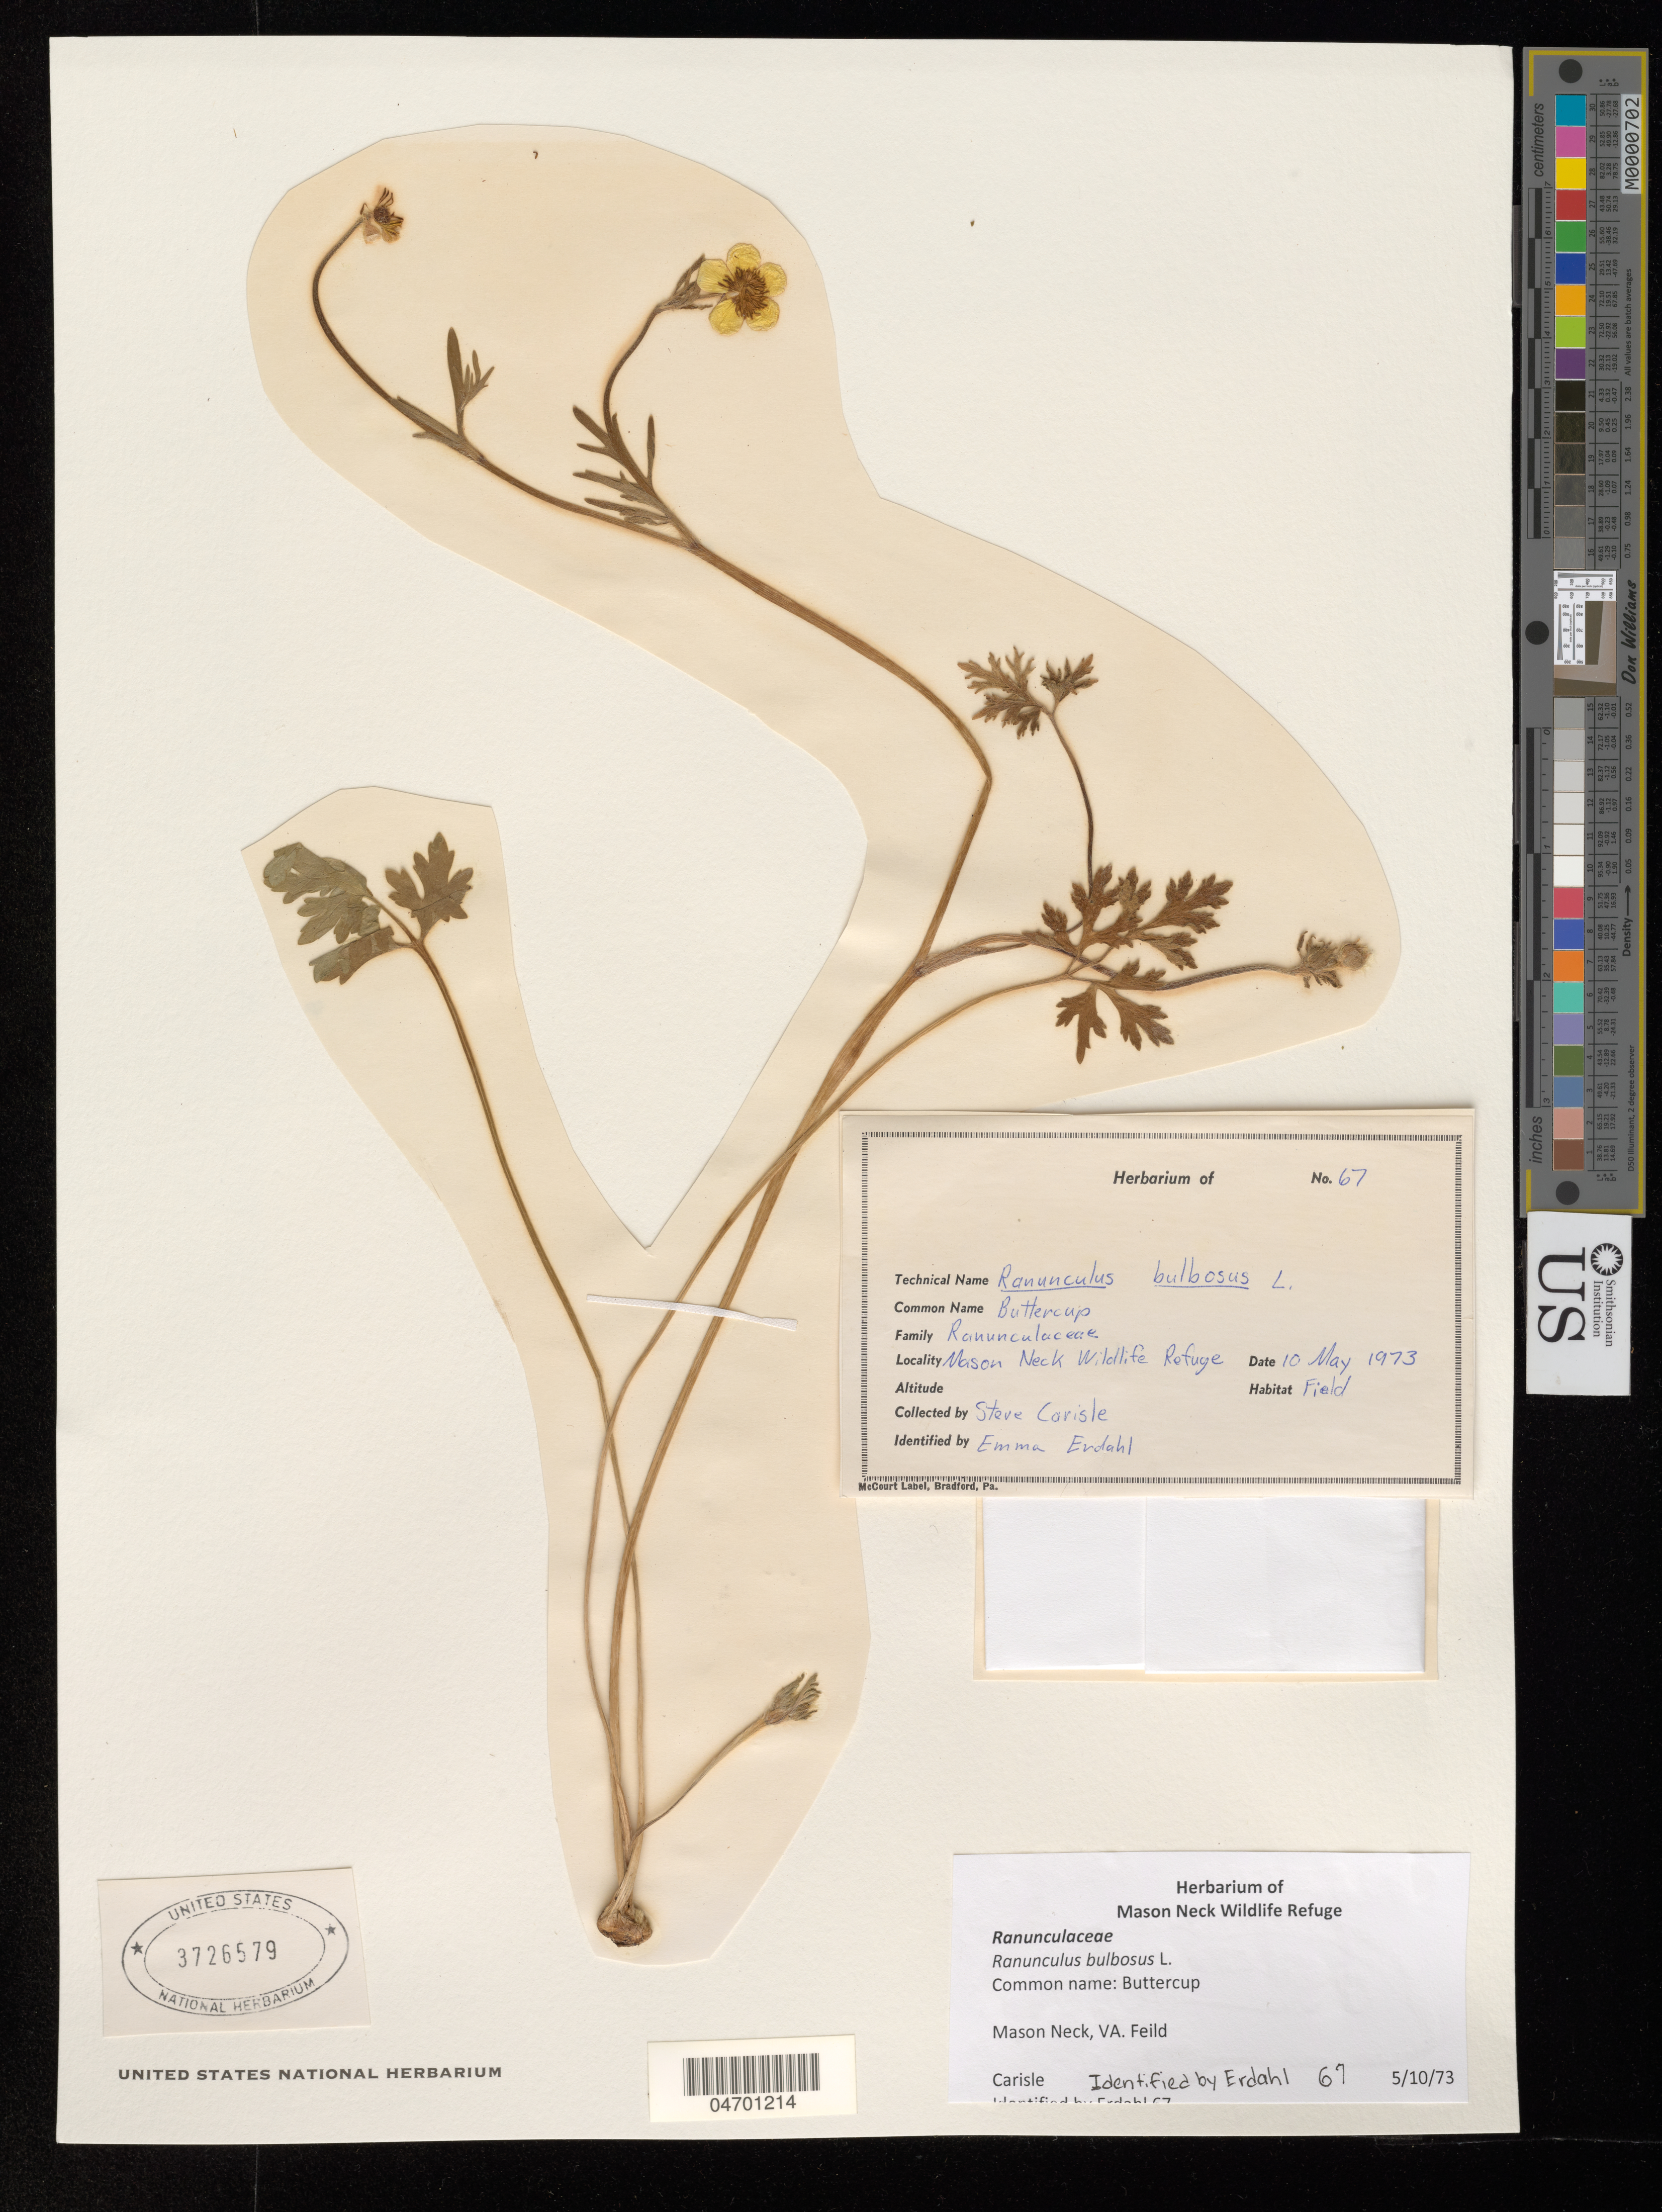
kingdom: Plantae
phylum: Tracheophyta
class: Magnoliopsida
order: Ranunculales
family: Ranunculaceae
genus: Ranunculus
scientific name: Ranunculus bulbosus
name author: L.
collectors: S. Carisle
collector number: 67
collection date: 1973-05-10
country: United States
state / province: Virginia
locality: Mason Neck Wildlife Refuge. Field.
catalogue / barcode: US 3726579